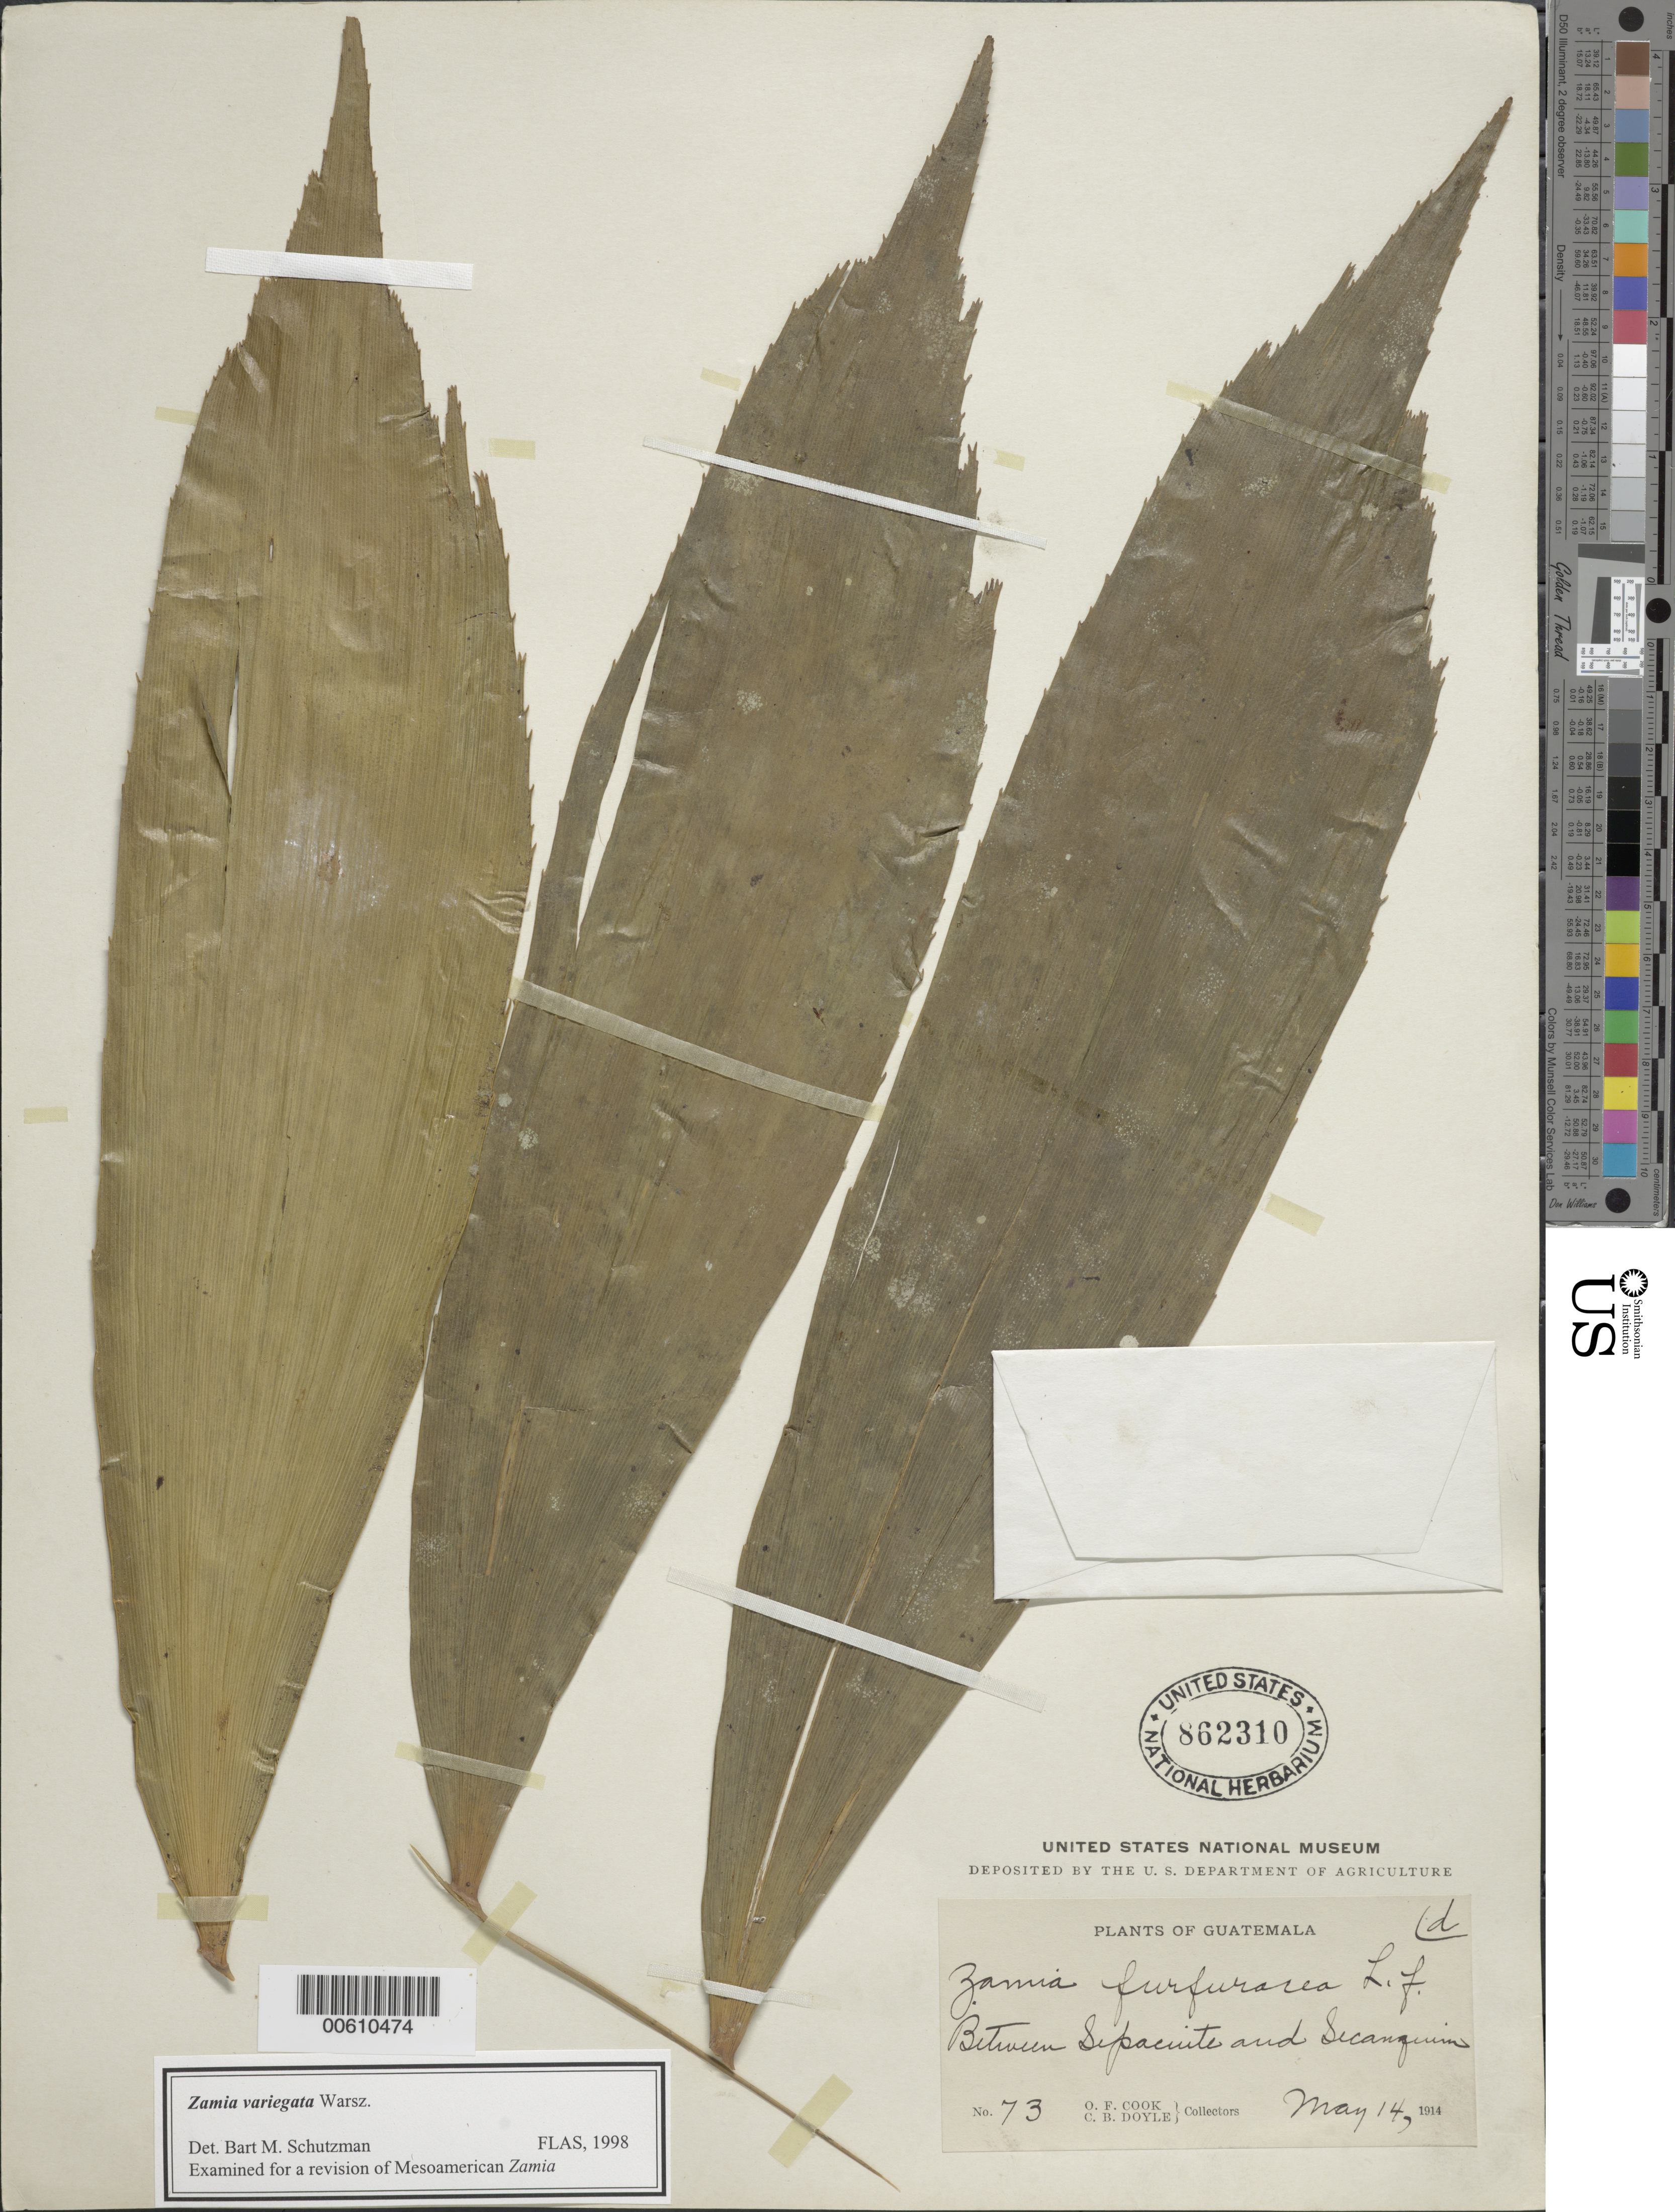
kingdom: Plantae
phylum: Tracheophyta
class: Cycadopsida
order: Cycadales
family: Zamiaceae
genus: Zamia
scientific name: Zamia variegata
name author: Warsz.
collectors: O. F. Cook & C. Doyle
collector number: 73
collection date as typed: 14 May 1914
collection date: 1914-05-14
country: Guatemala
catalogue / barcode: US 862310